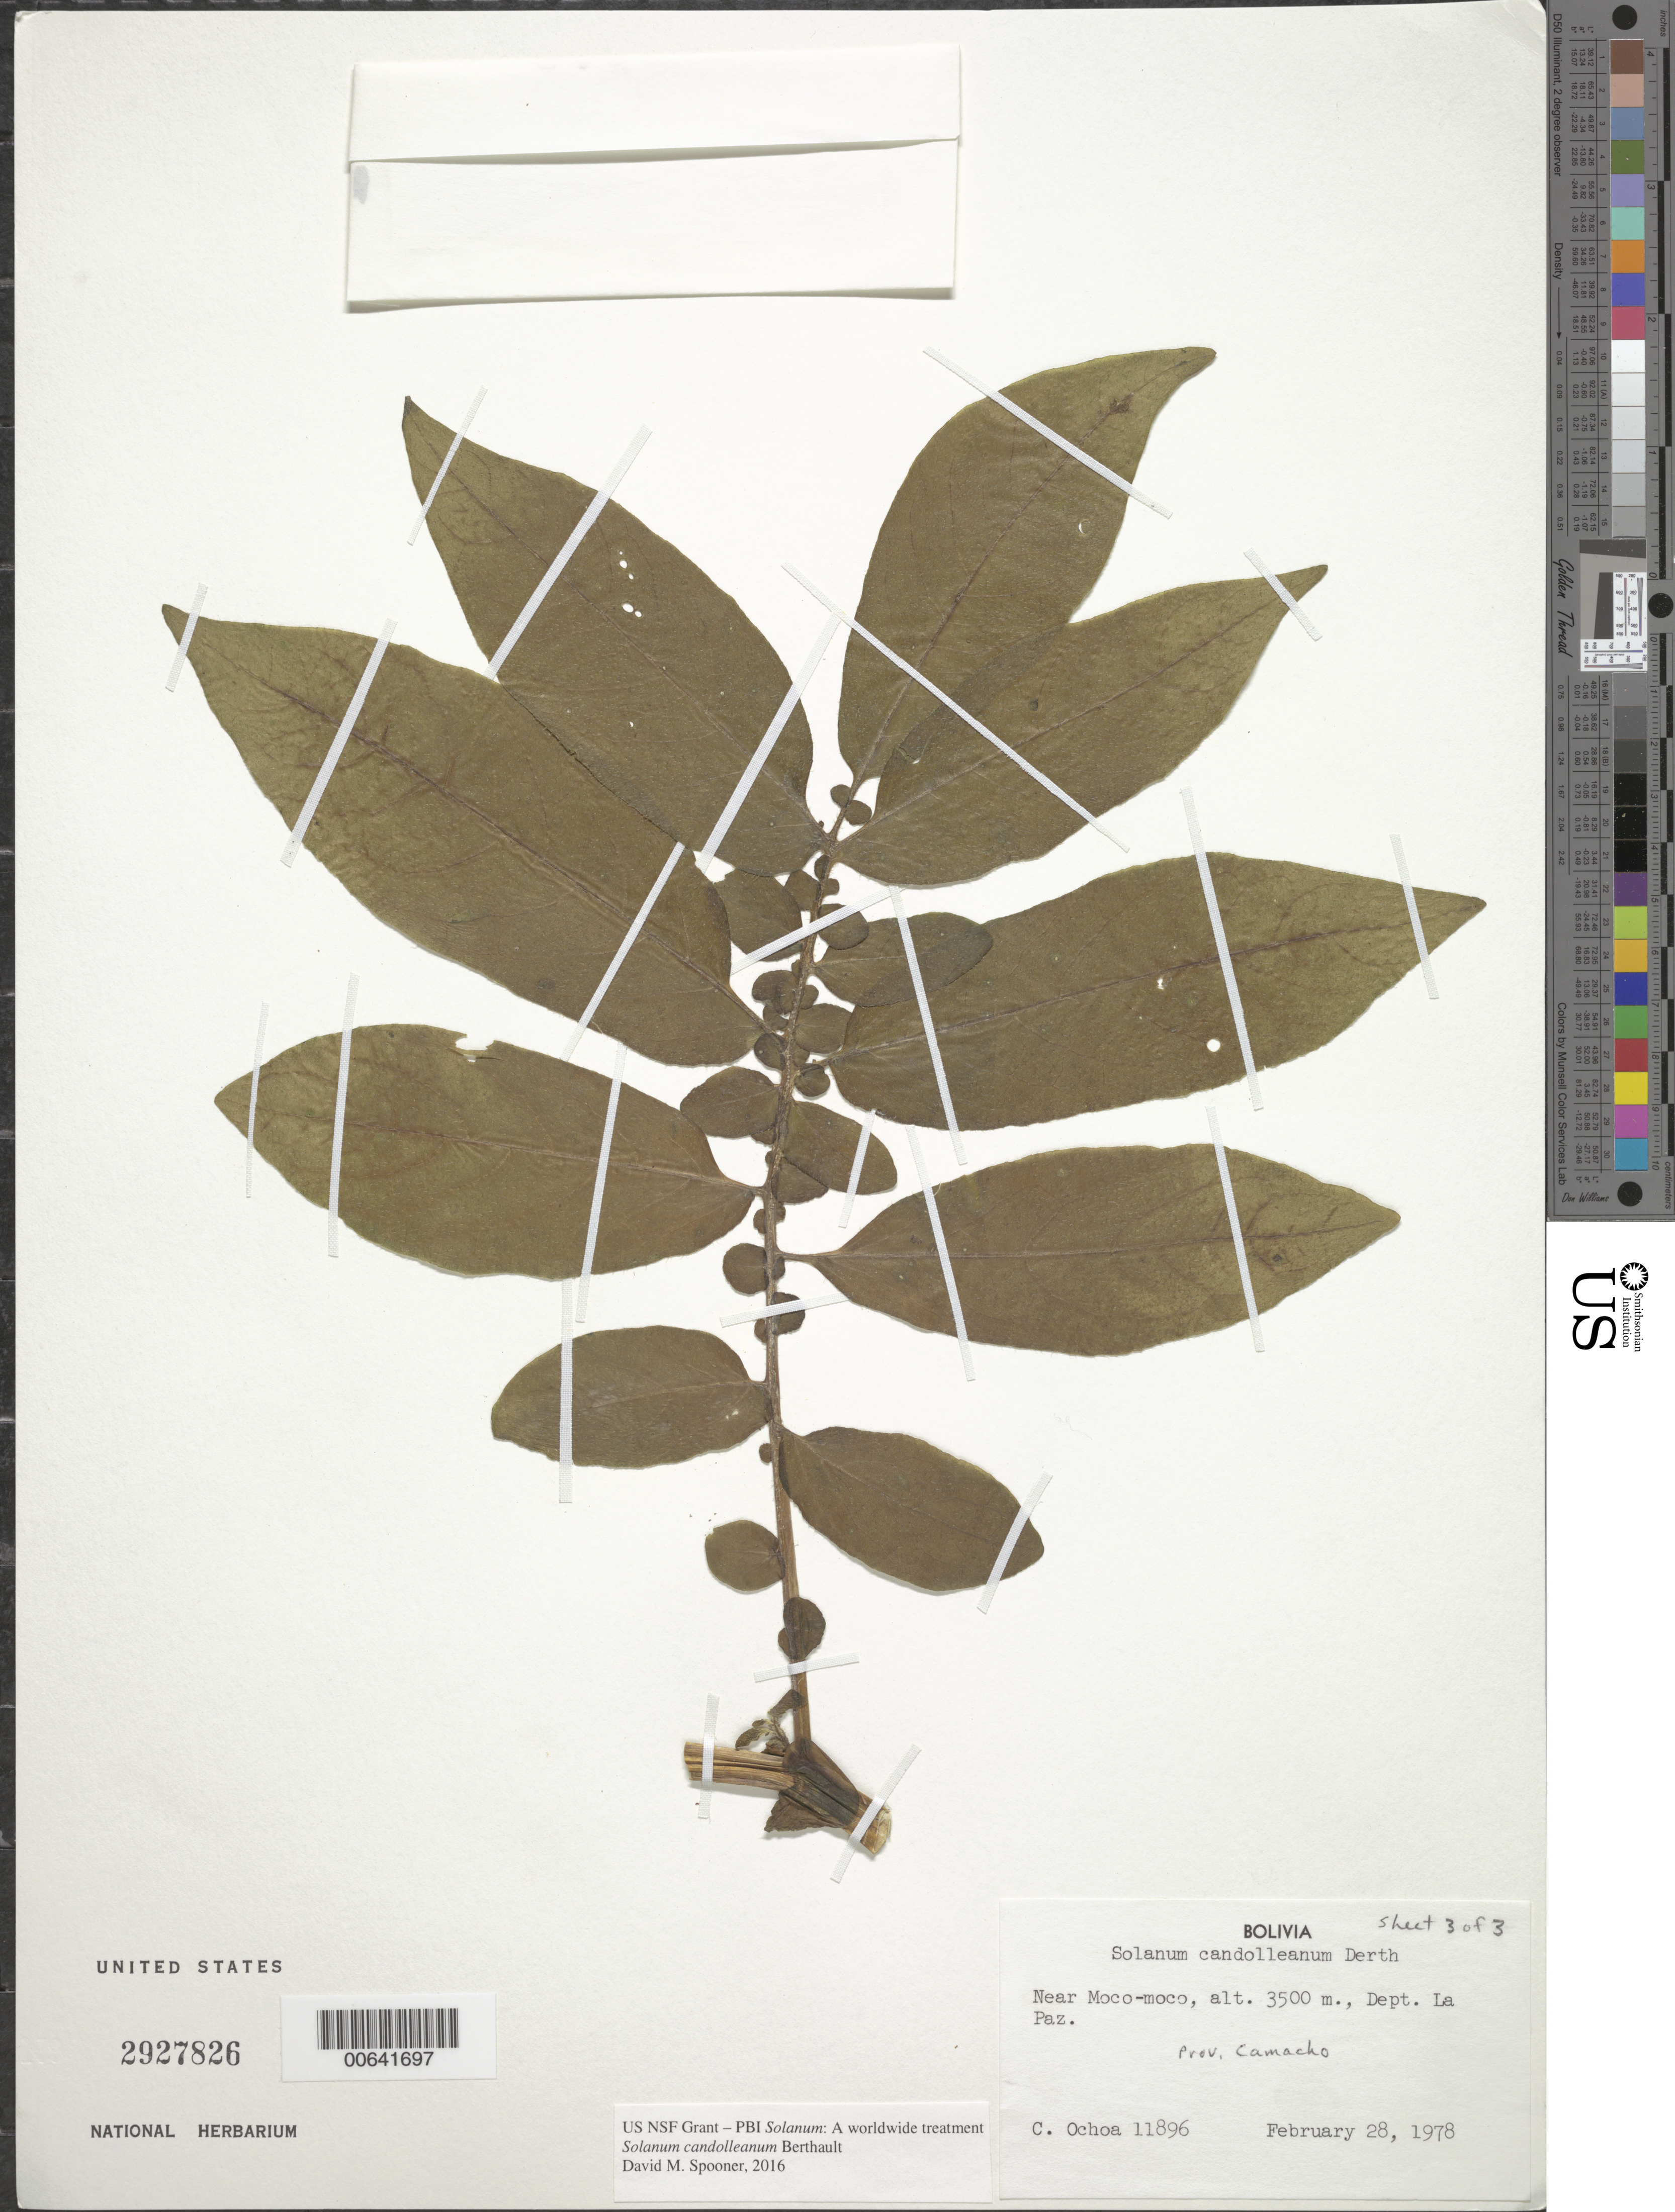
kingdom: Plantae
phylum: Tracheophyta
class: Magnoliopsida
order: Solanales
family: Solanaceae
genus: Solanum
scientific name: Solanum candolleanum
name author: Berthault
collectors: C. Ochoa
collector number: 11896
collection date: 1978-02-28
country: Bolivia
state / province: La Paz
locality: Near Moco-moco. Dept. La Paz. Prov. Camacho.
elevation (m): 3500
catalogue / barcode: US 2927826